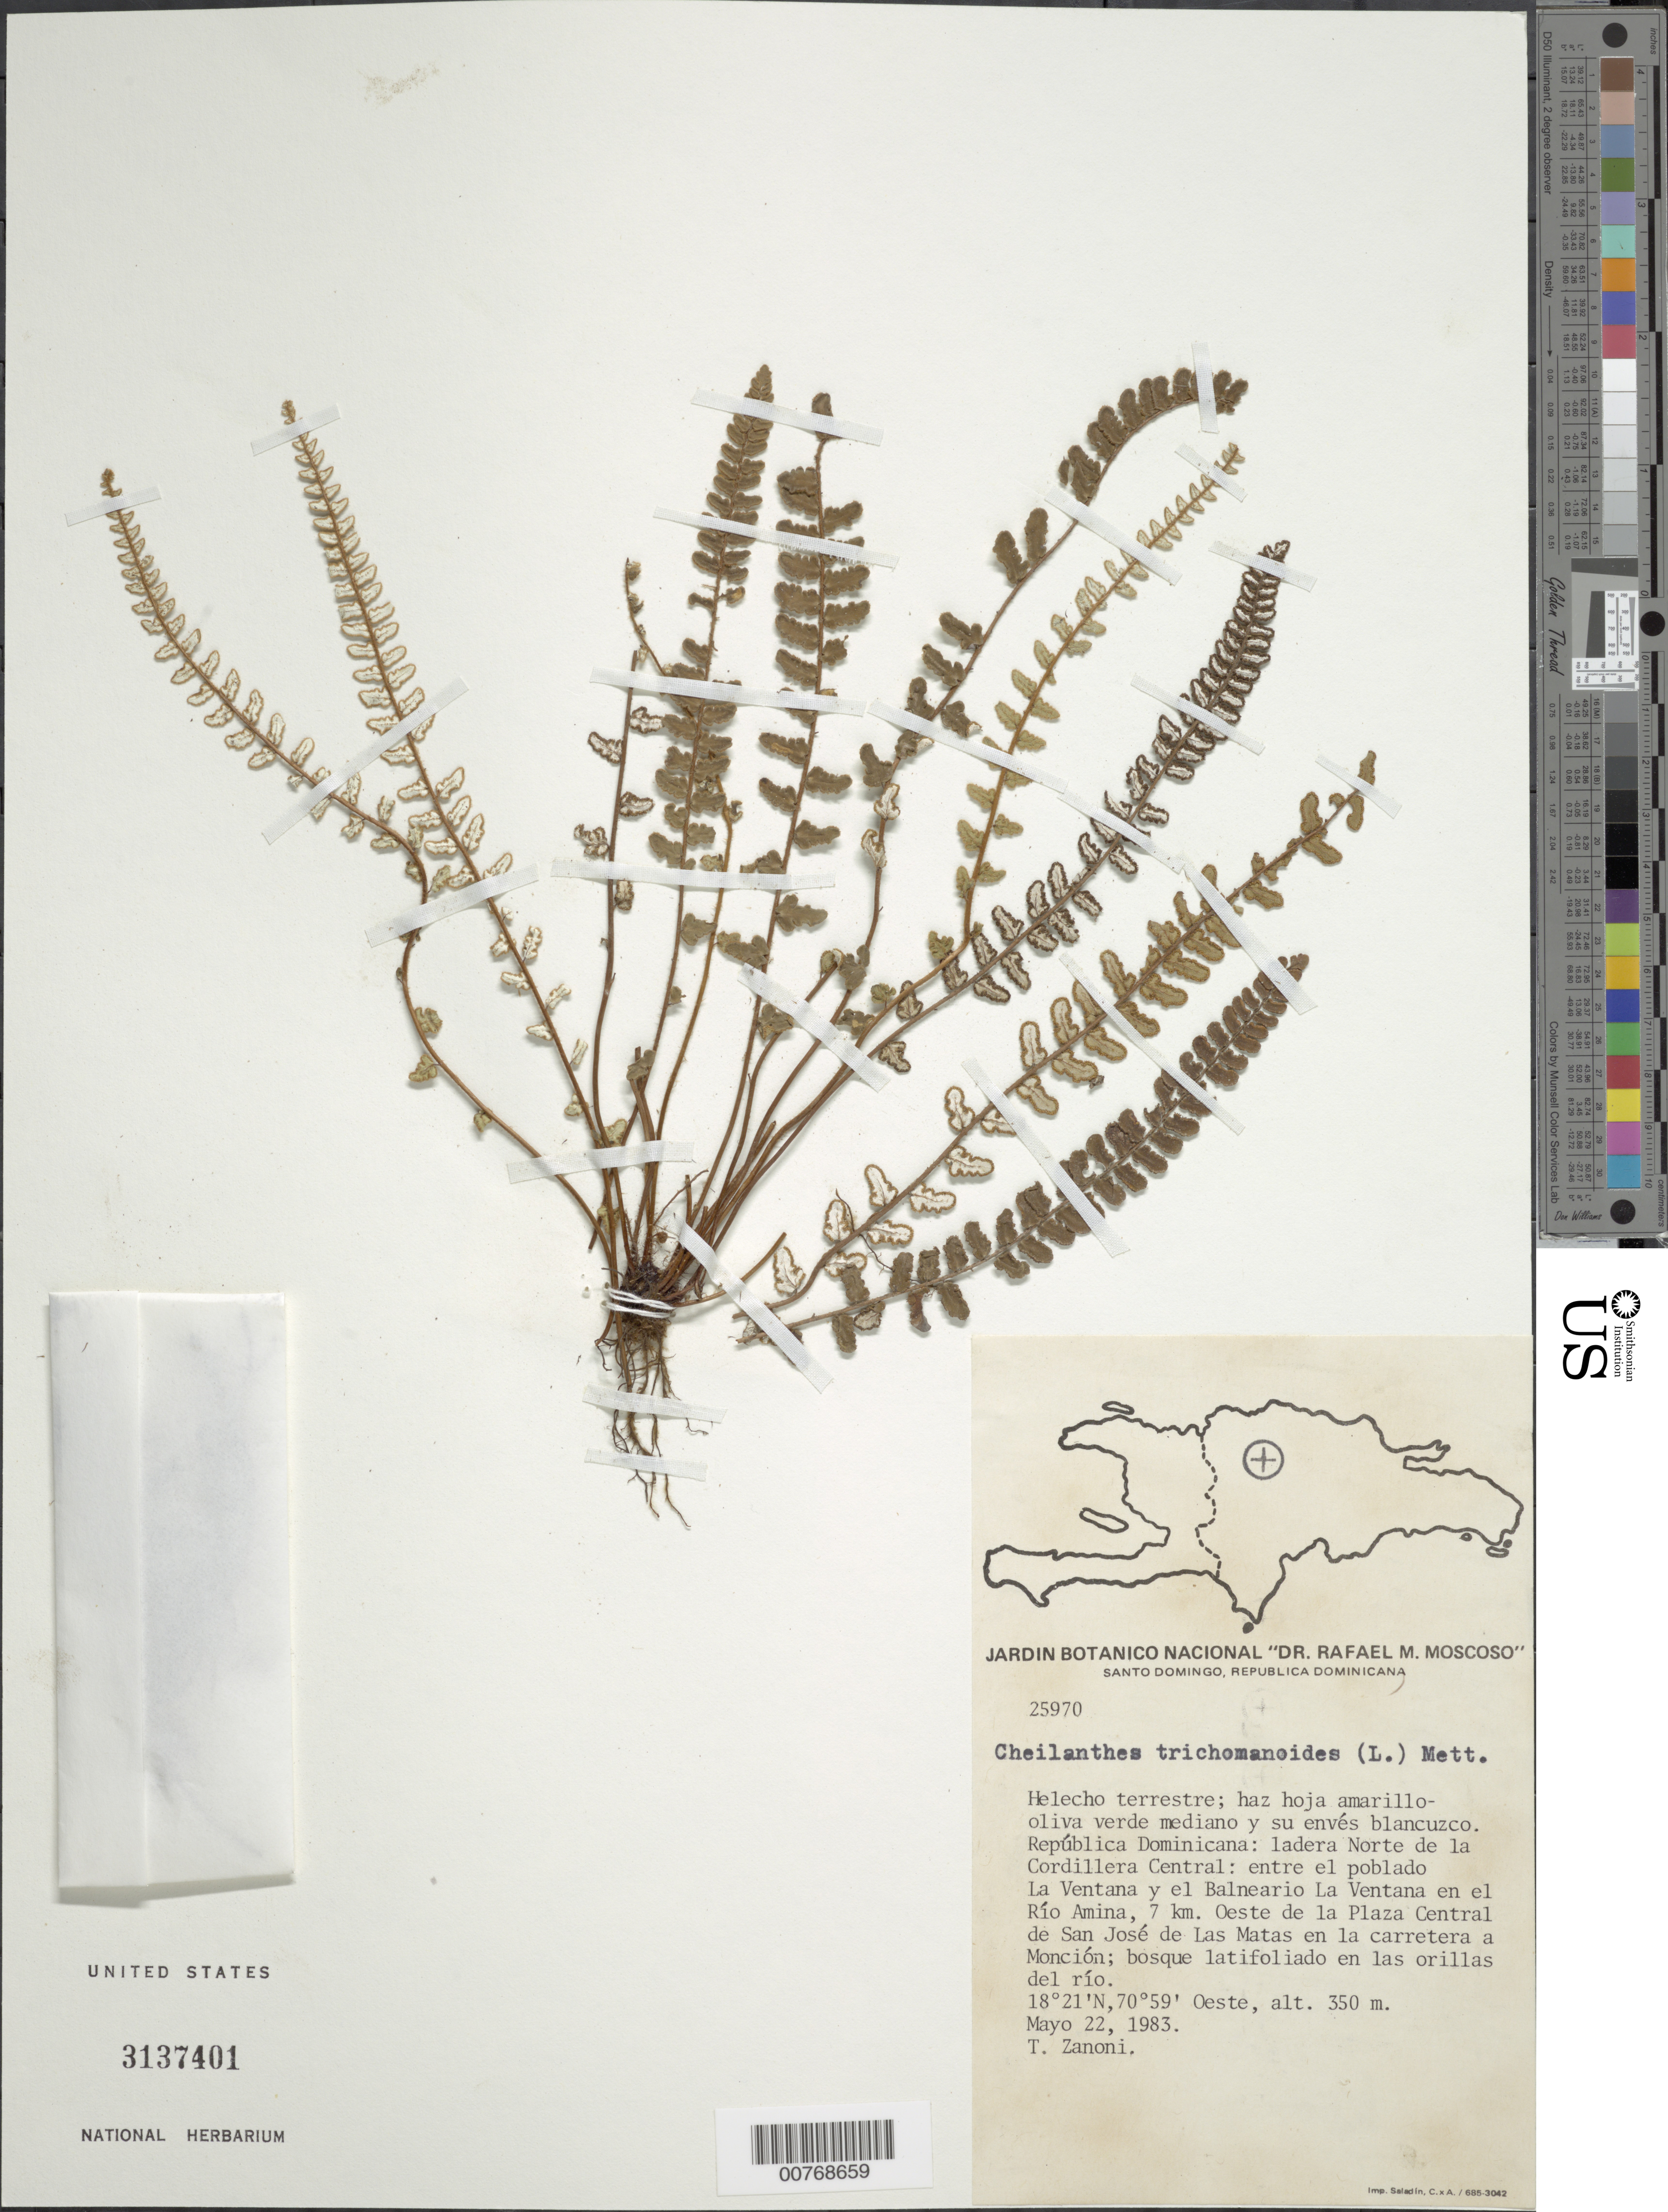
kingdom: Plantae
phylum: Tracheophyta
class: Polypodiopsida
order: Polypodiales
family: Pteridaceae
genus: Notholaena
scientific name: Notholaena trichomanoides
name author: (L.) Desv.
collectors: T. A. Zanoni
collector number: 25970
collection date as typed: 22 May 1983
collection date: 1983-05-22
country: Dominican Republic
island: Hispaniola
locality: Ladera Norte de la Cordillera Central, entre el poblado La Ventana y el Balneario La Ventana en el Río Amino, 7 km W de la Plaza Central de San José de las Matas en la carretera a Monción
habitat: Bosque latifoliado en las orillas del rio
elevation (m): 350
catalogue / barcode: US 3137401